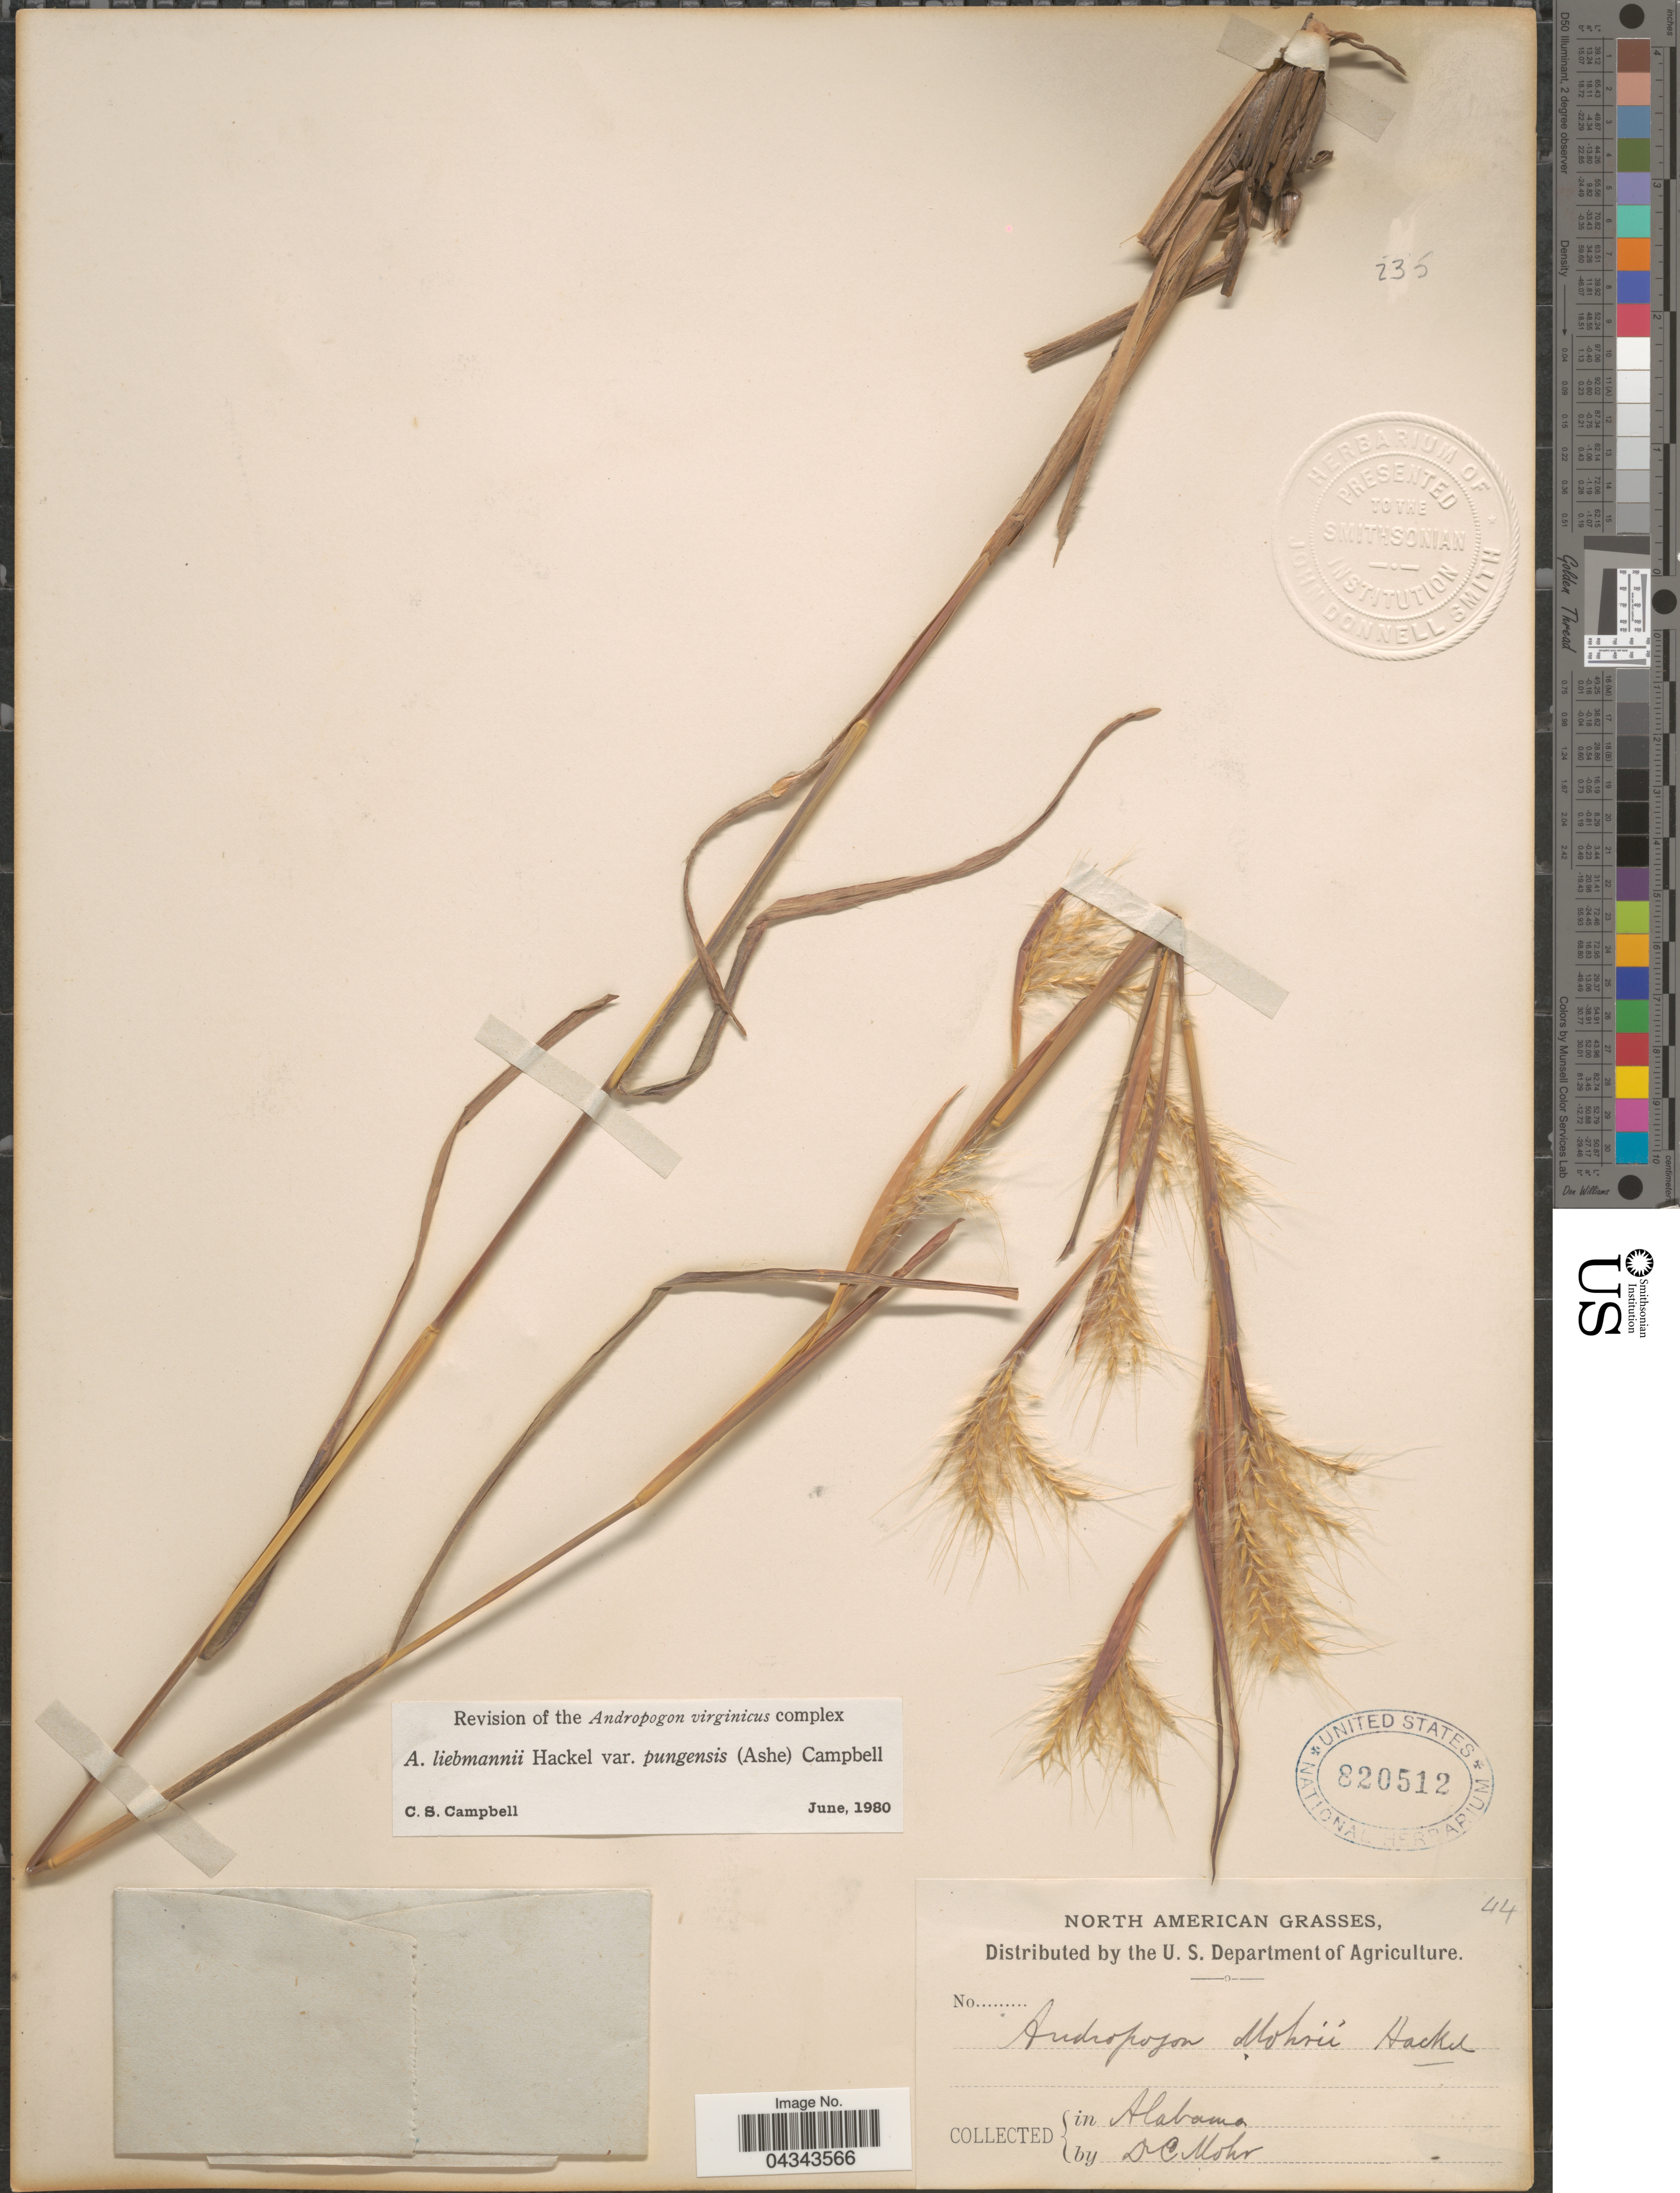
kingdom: Plantae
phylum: Tracheophyta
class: Liliopsida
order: Poales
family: Poaceae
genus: Andropogon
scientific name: Andropogon liebmannii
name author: Hack.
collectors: C. T. Mohr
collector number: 44?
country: United States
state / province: Alabama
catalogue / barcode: US 820512